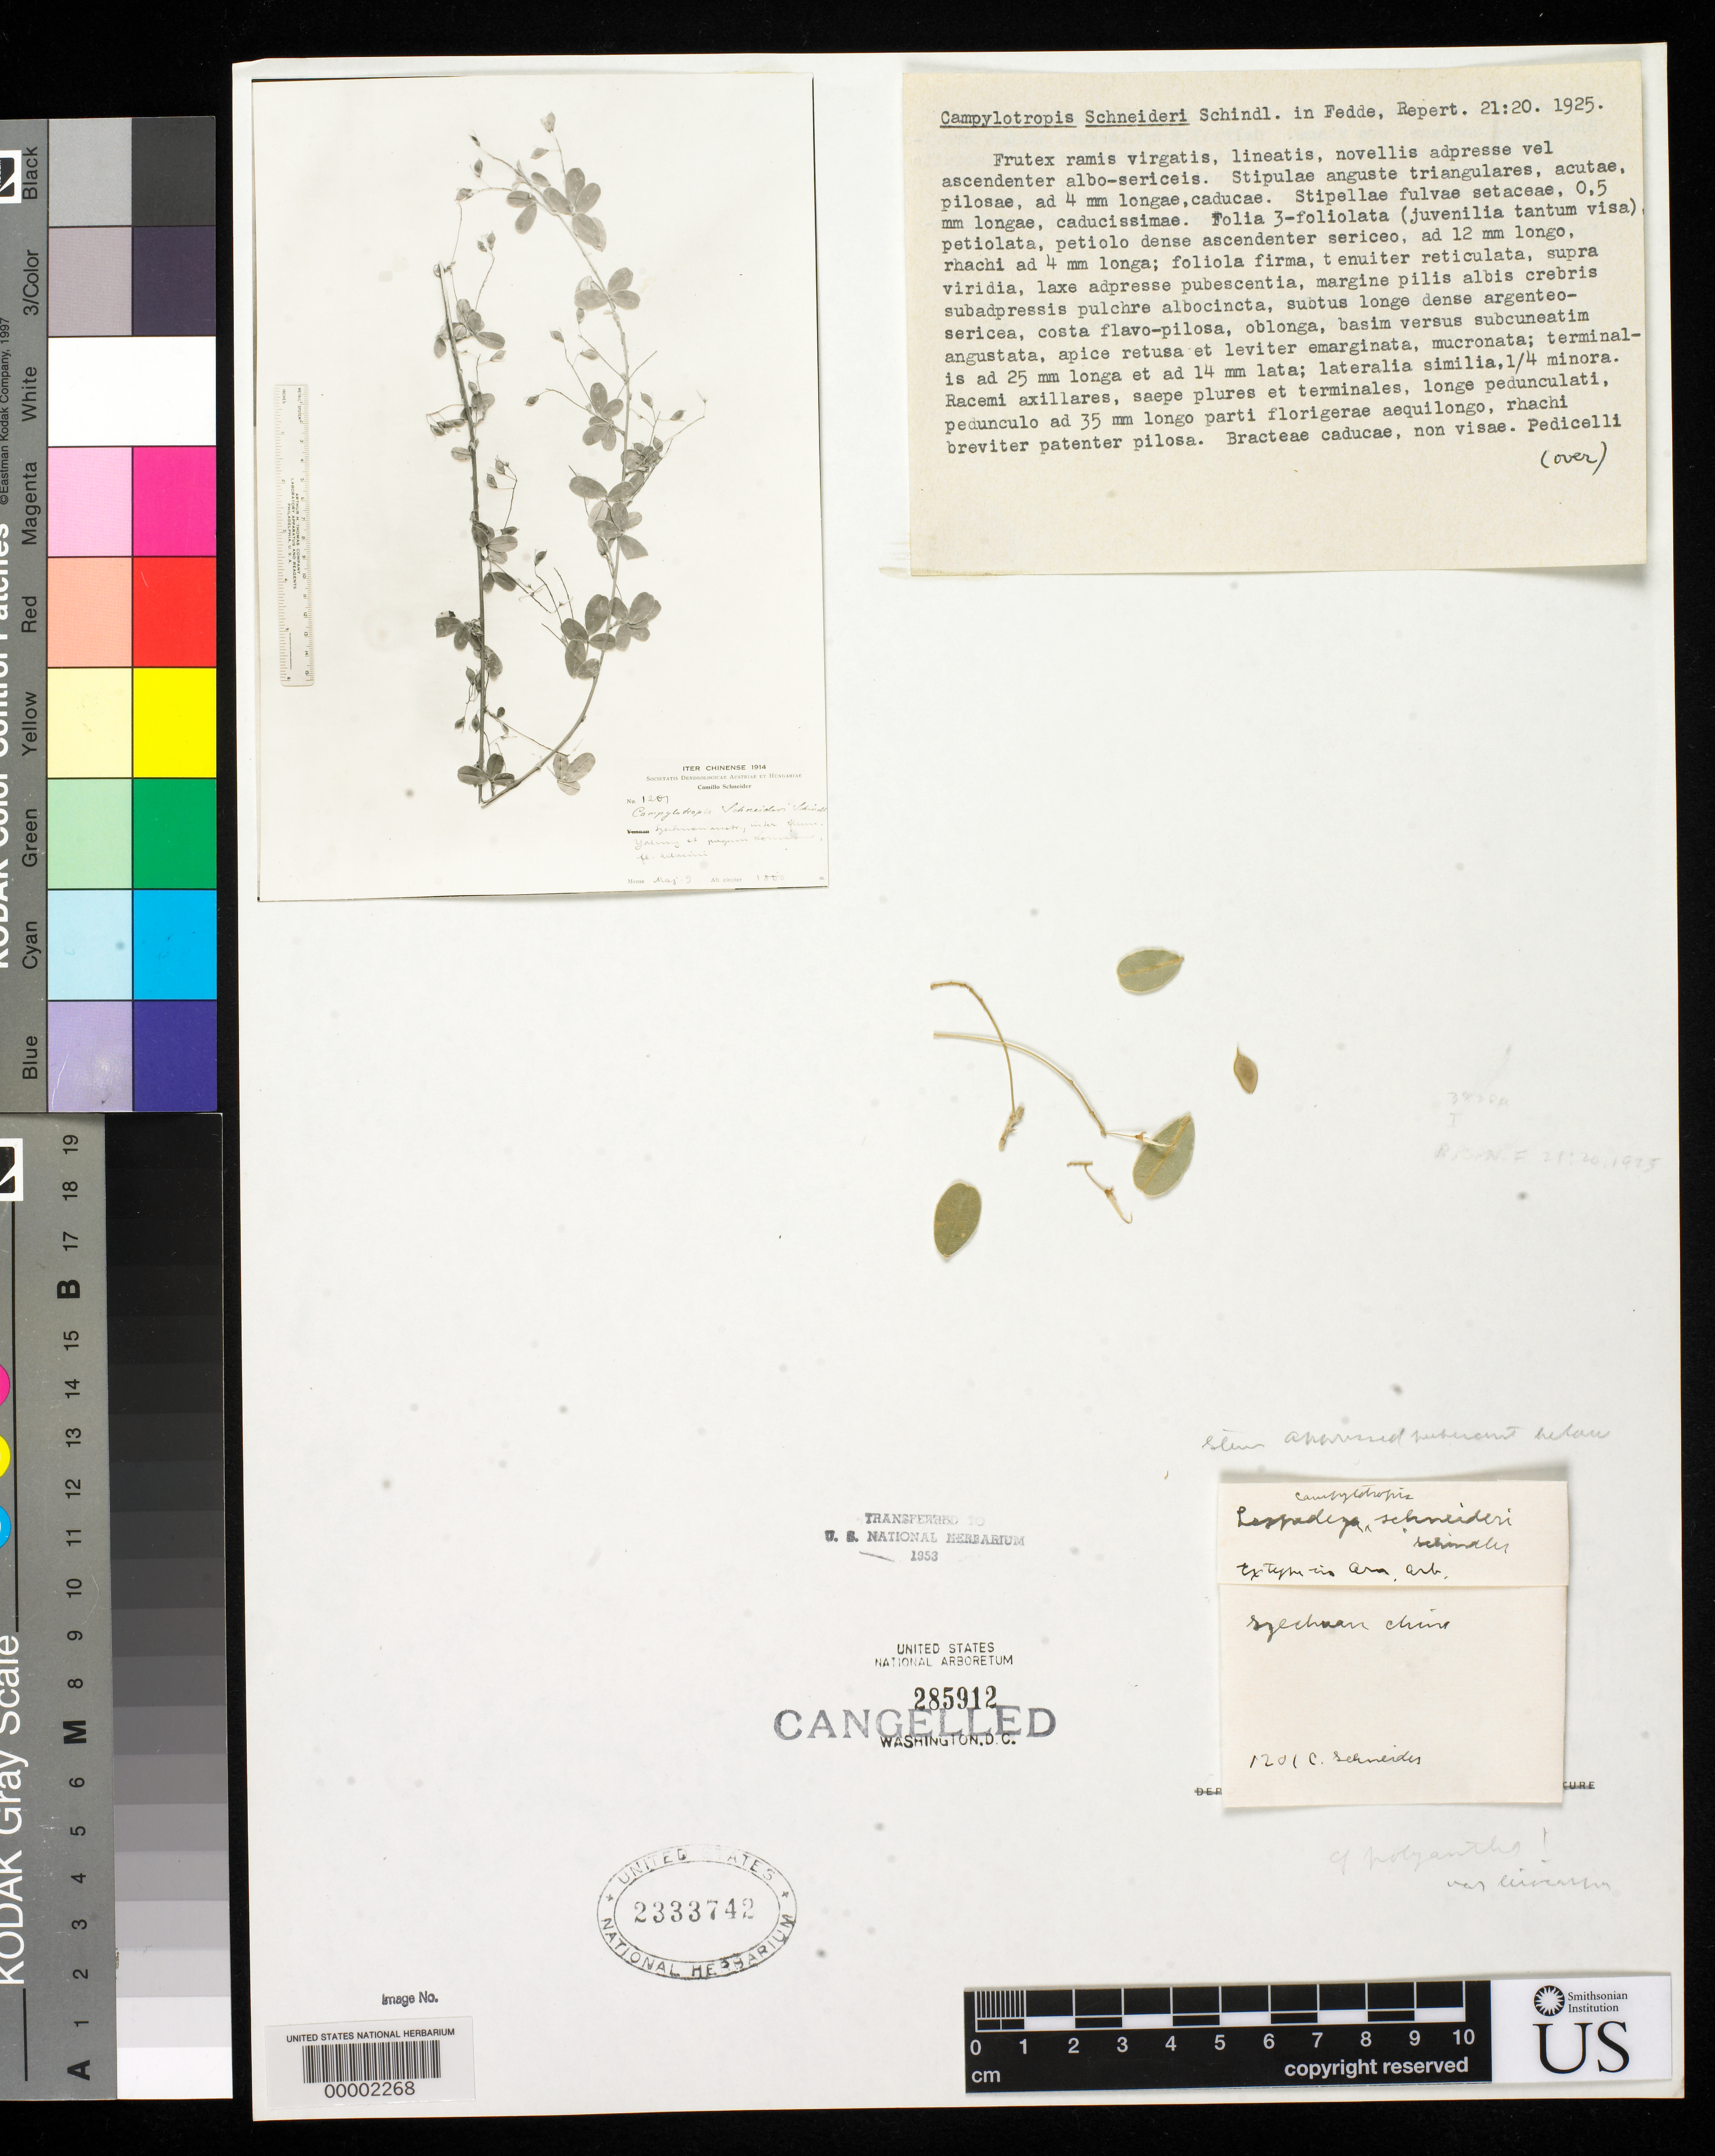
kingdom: Plantae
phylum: Tracheophyta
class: Magnoliopsida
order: Fabales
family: Fabaceae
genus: Campylotropis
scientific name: Campylotropis schneideri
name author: Schindl.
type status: Type Fragment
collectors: C. K. Schneider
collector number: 1201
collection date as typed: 09 May 1914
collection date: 1914-05-09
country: China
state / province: Sichuan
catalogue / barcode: US 2333742